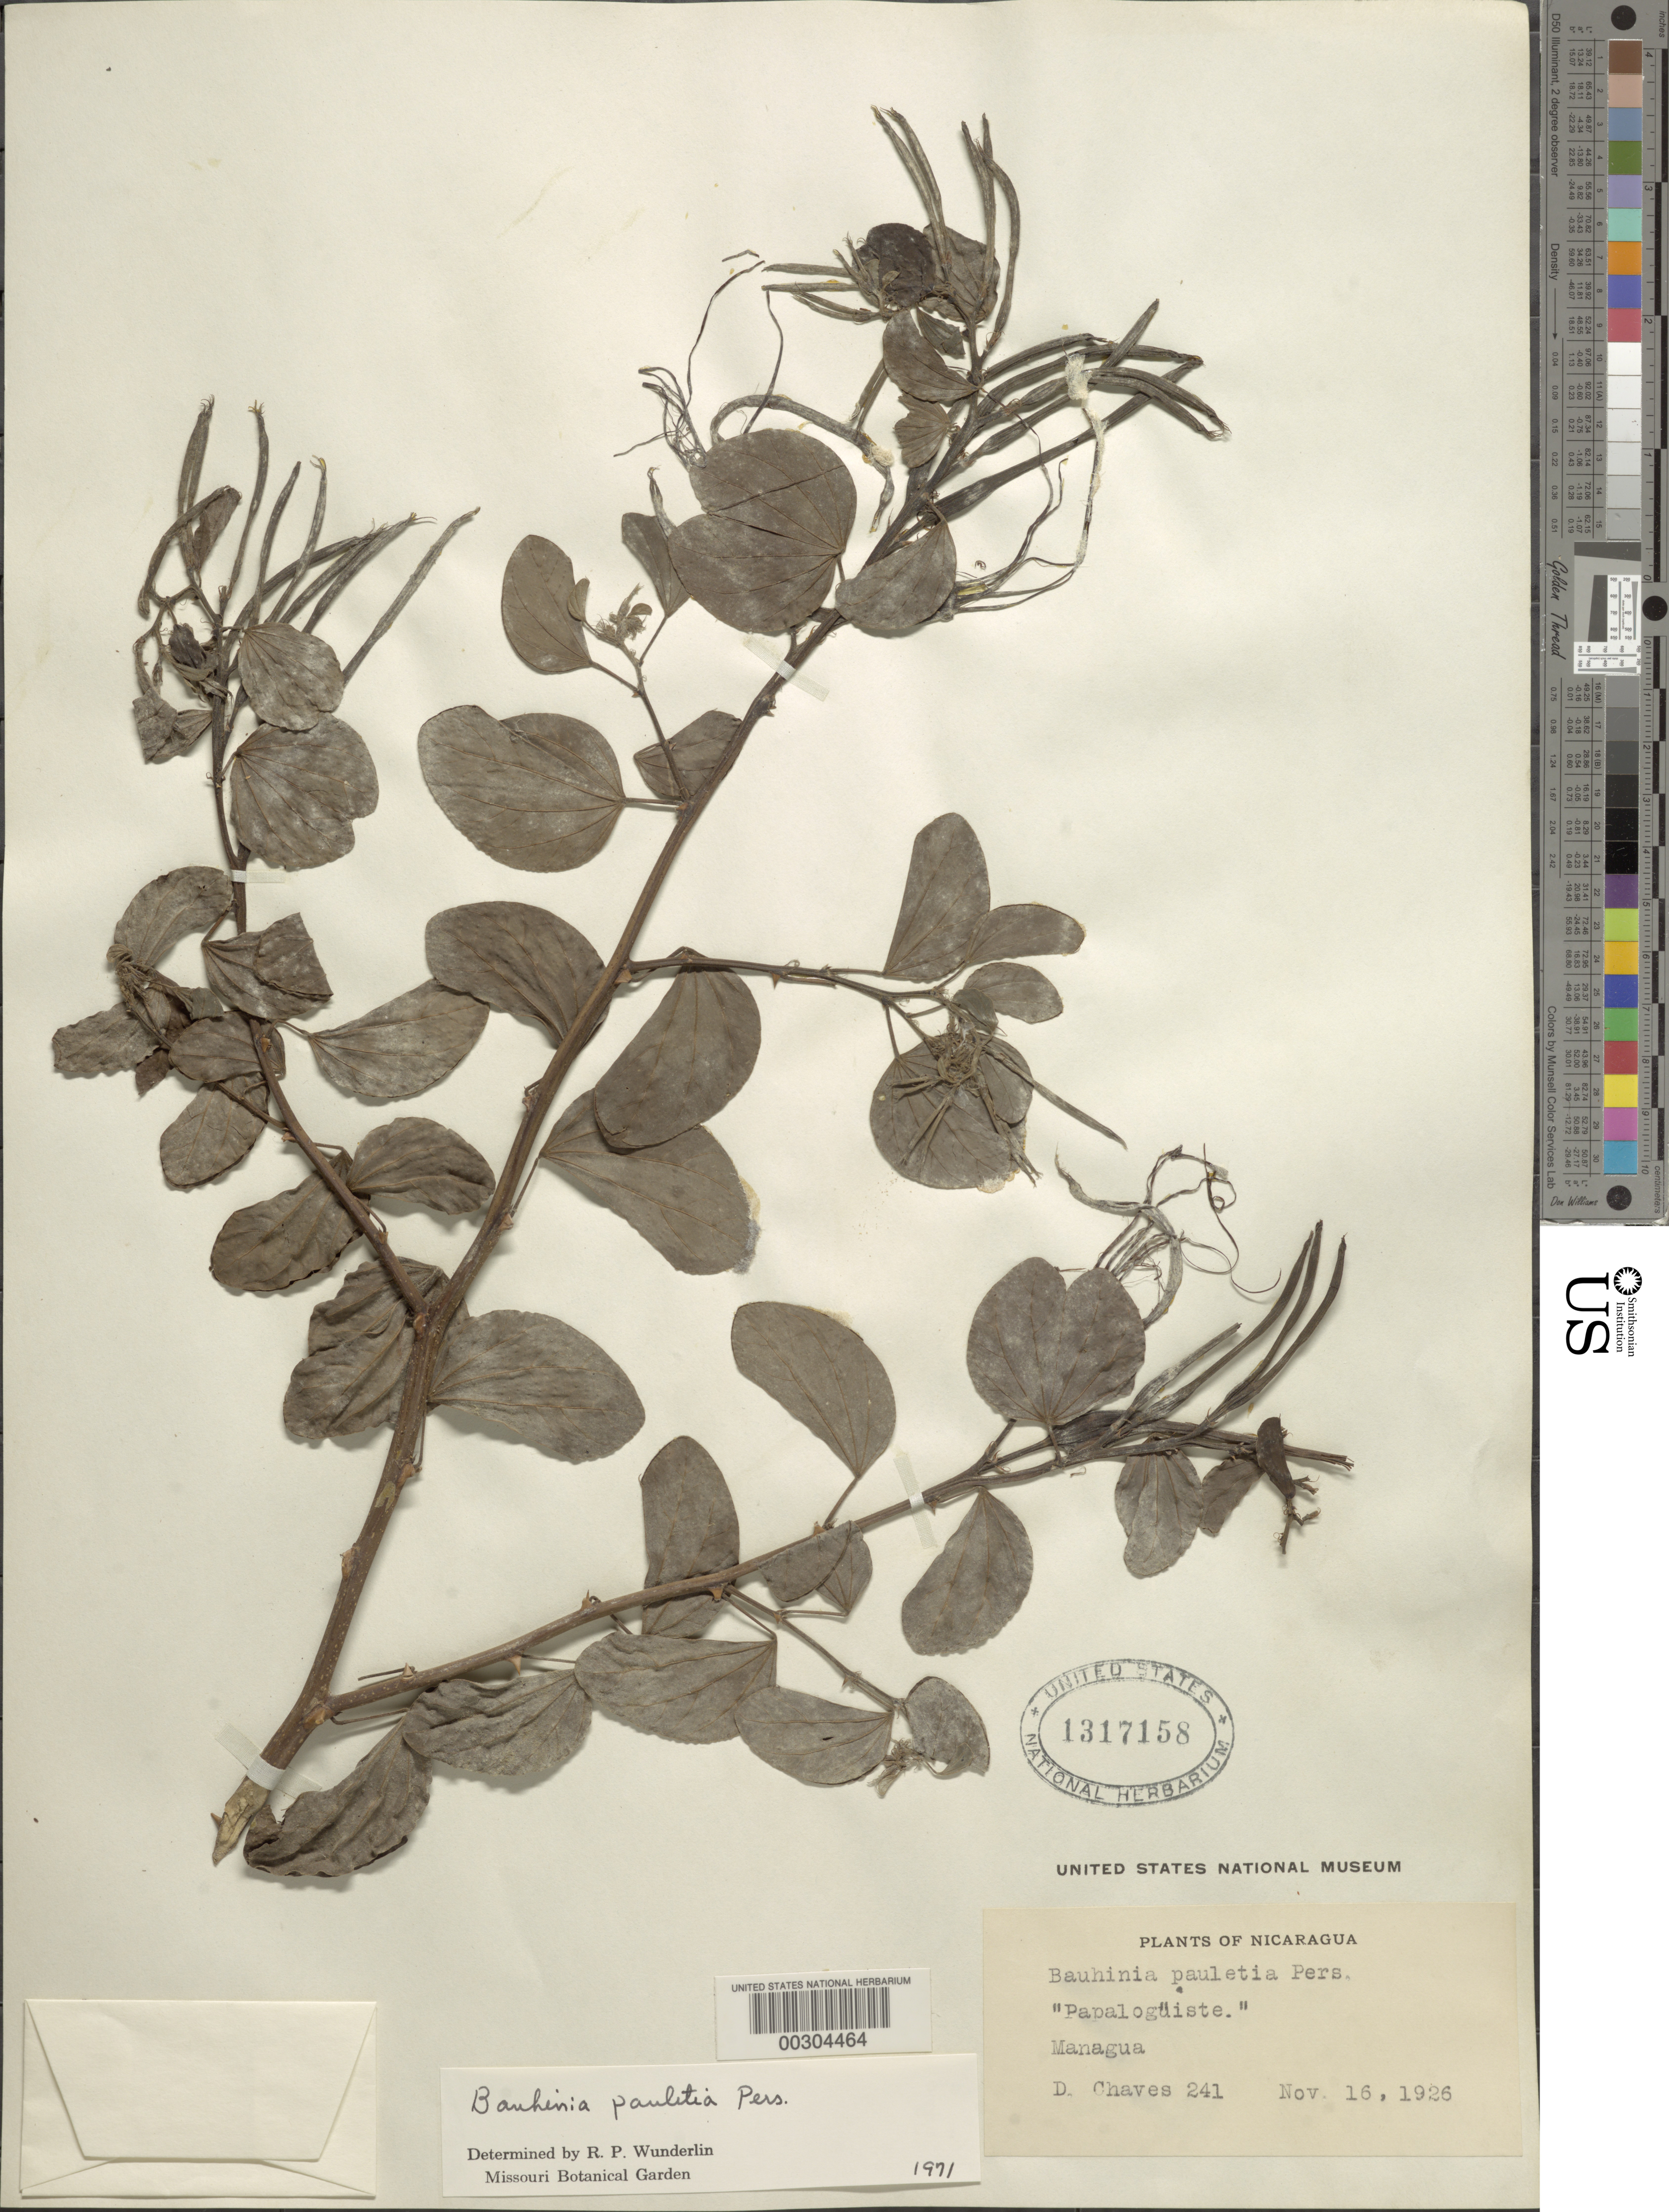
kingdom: Plantae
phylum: Tracheophyta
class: Magnoliopsida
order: Fabales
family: Fabaceae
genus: Bauhinia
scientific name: Bauhinia pauletia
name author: Pers.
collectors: D. Chaves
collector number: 241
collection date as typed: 16 Nov 1926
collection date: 1926-11-16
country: Nicaragua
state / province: Managua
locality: Managua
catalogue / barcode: US 1317158